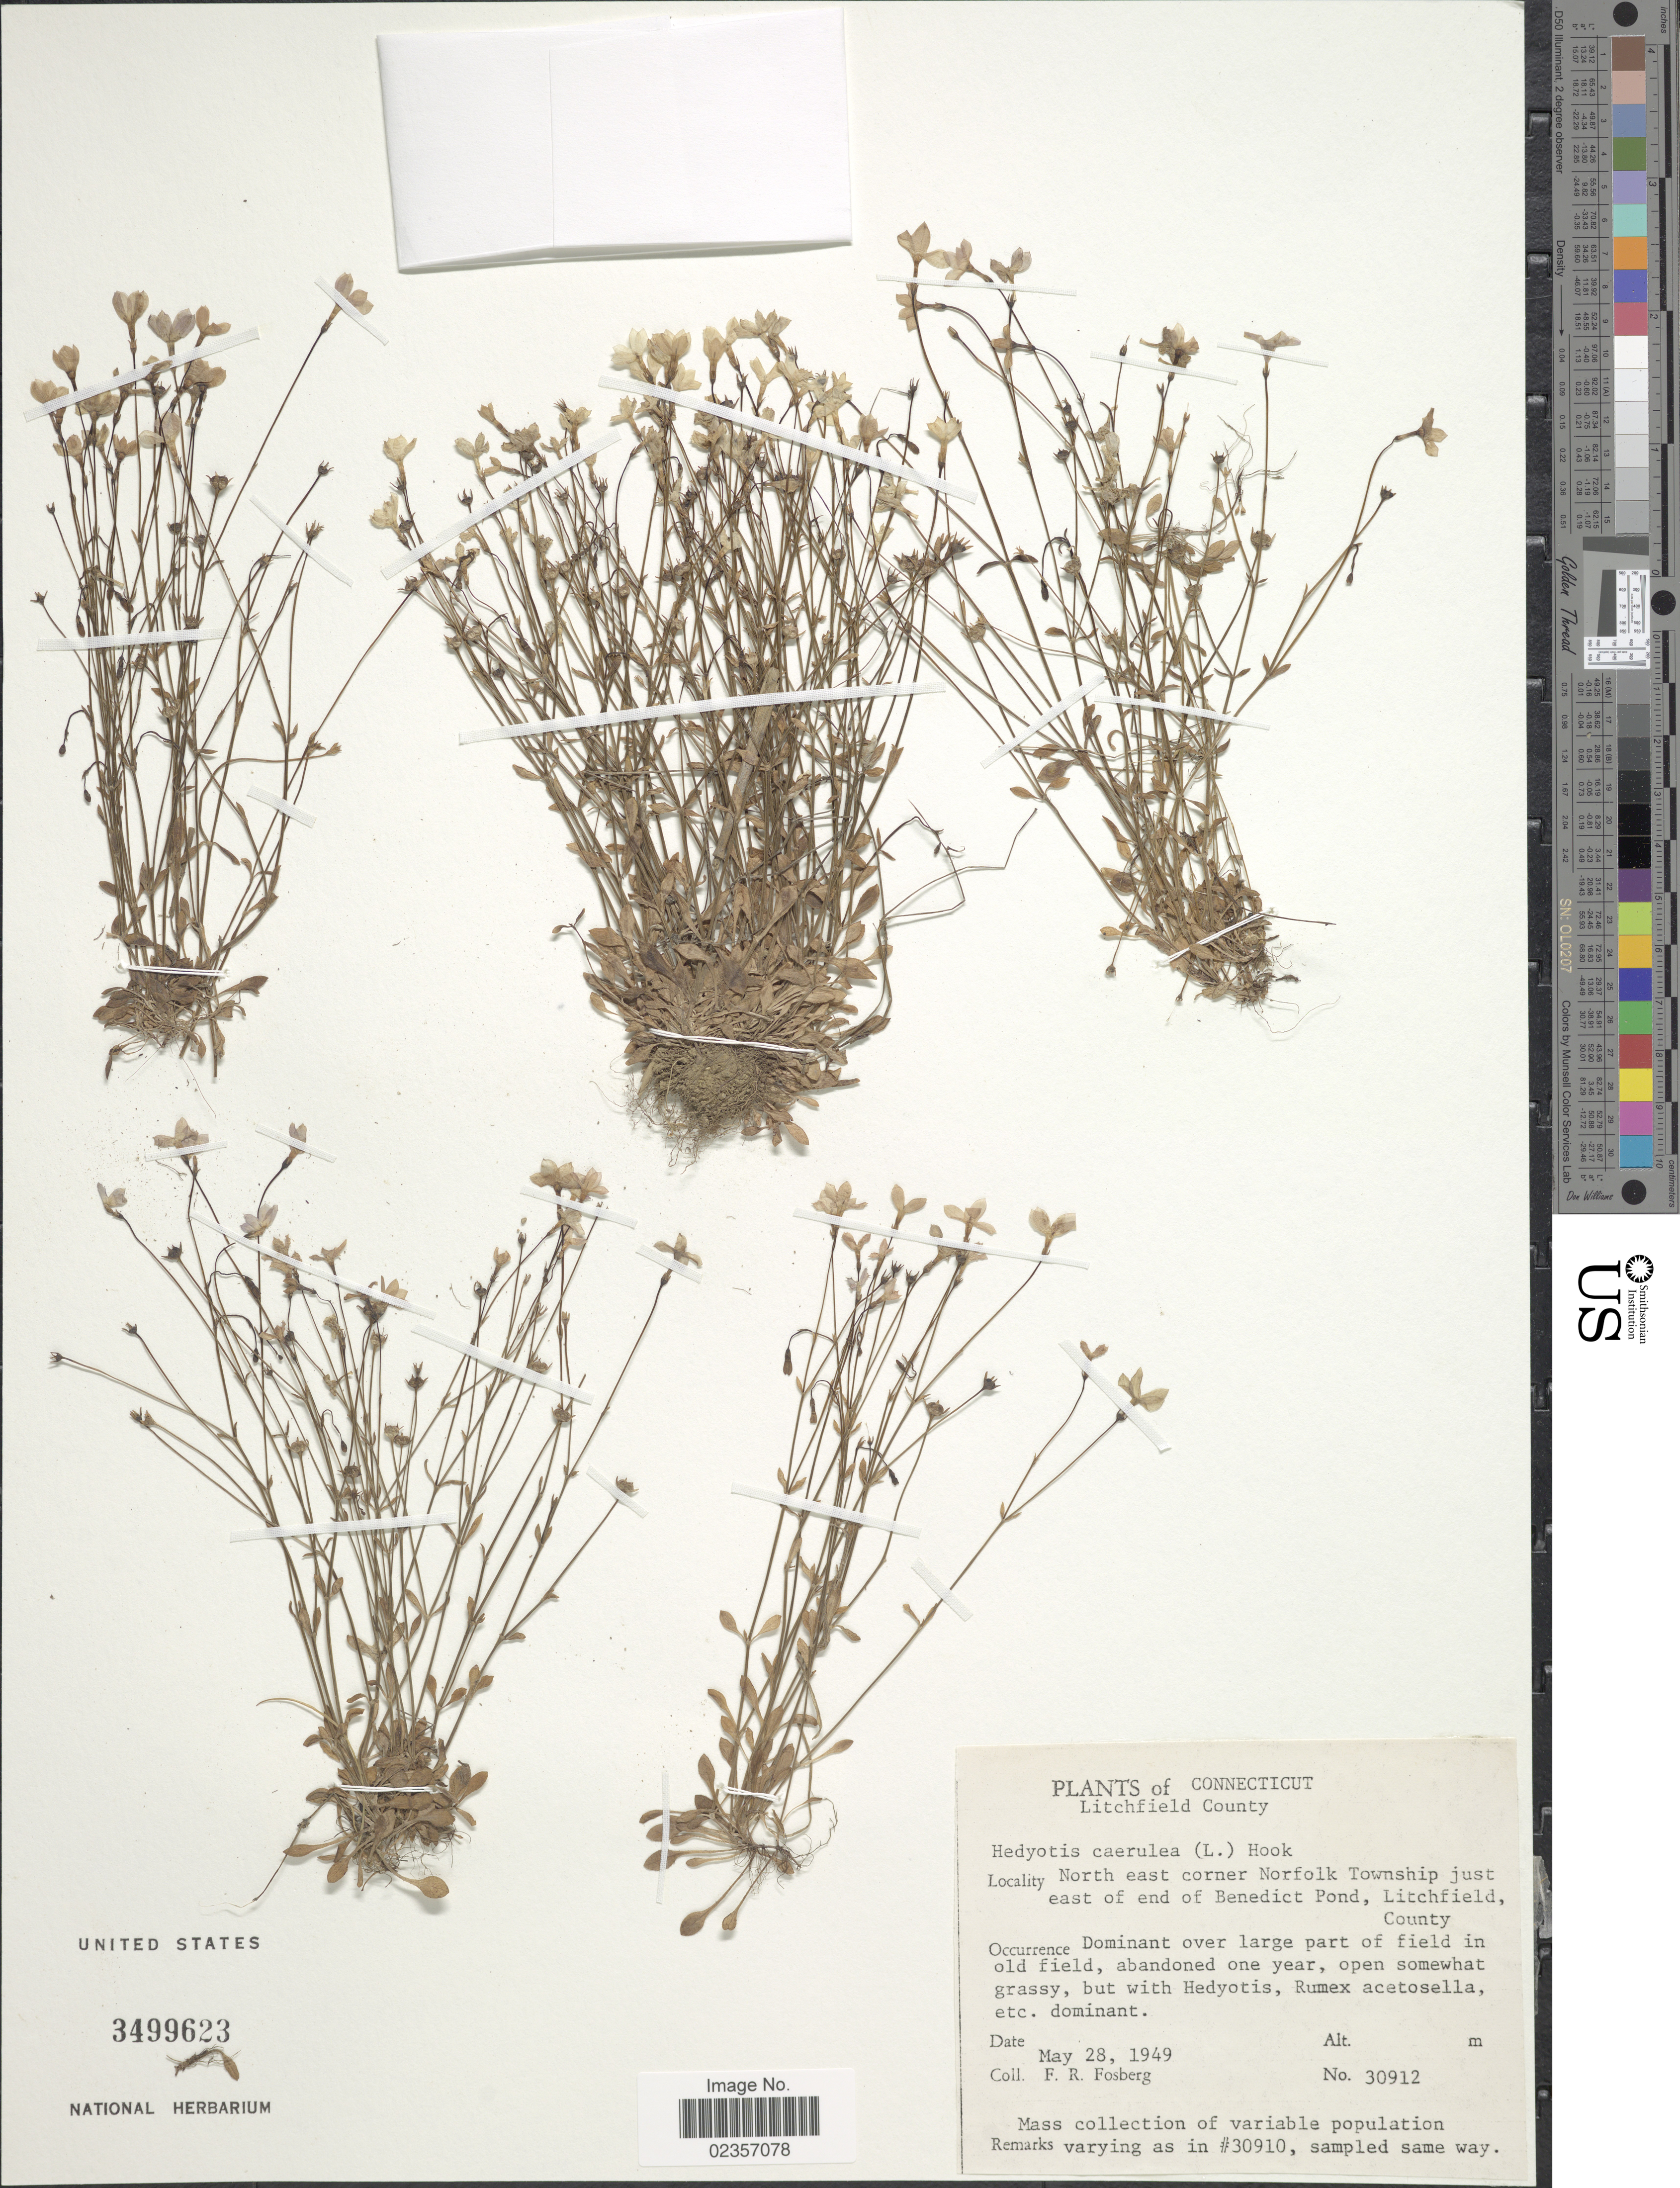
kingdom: Plantae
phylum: Tracheophyta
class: Magnoliopsida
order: Gentianales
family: Rubiaceae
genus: Houstonia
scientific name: Houstonia caerulea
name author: L.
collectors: F. R. Fosberg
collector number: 30912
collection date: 1949-05-28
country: United States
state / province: Connecticut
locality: Litchfield County, North east corner Norfolk Township just east of end of Benedict Pond, Litchfield County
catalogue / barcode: US 3499623